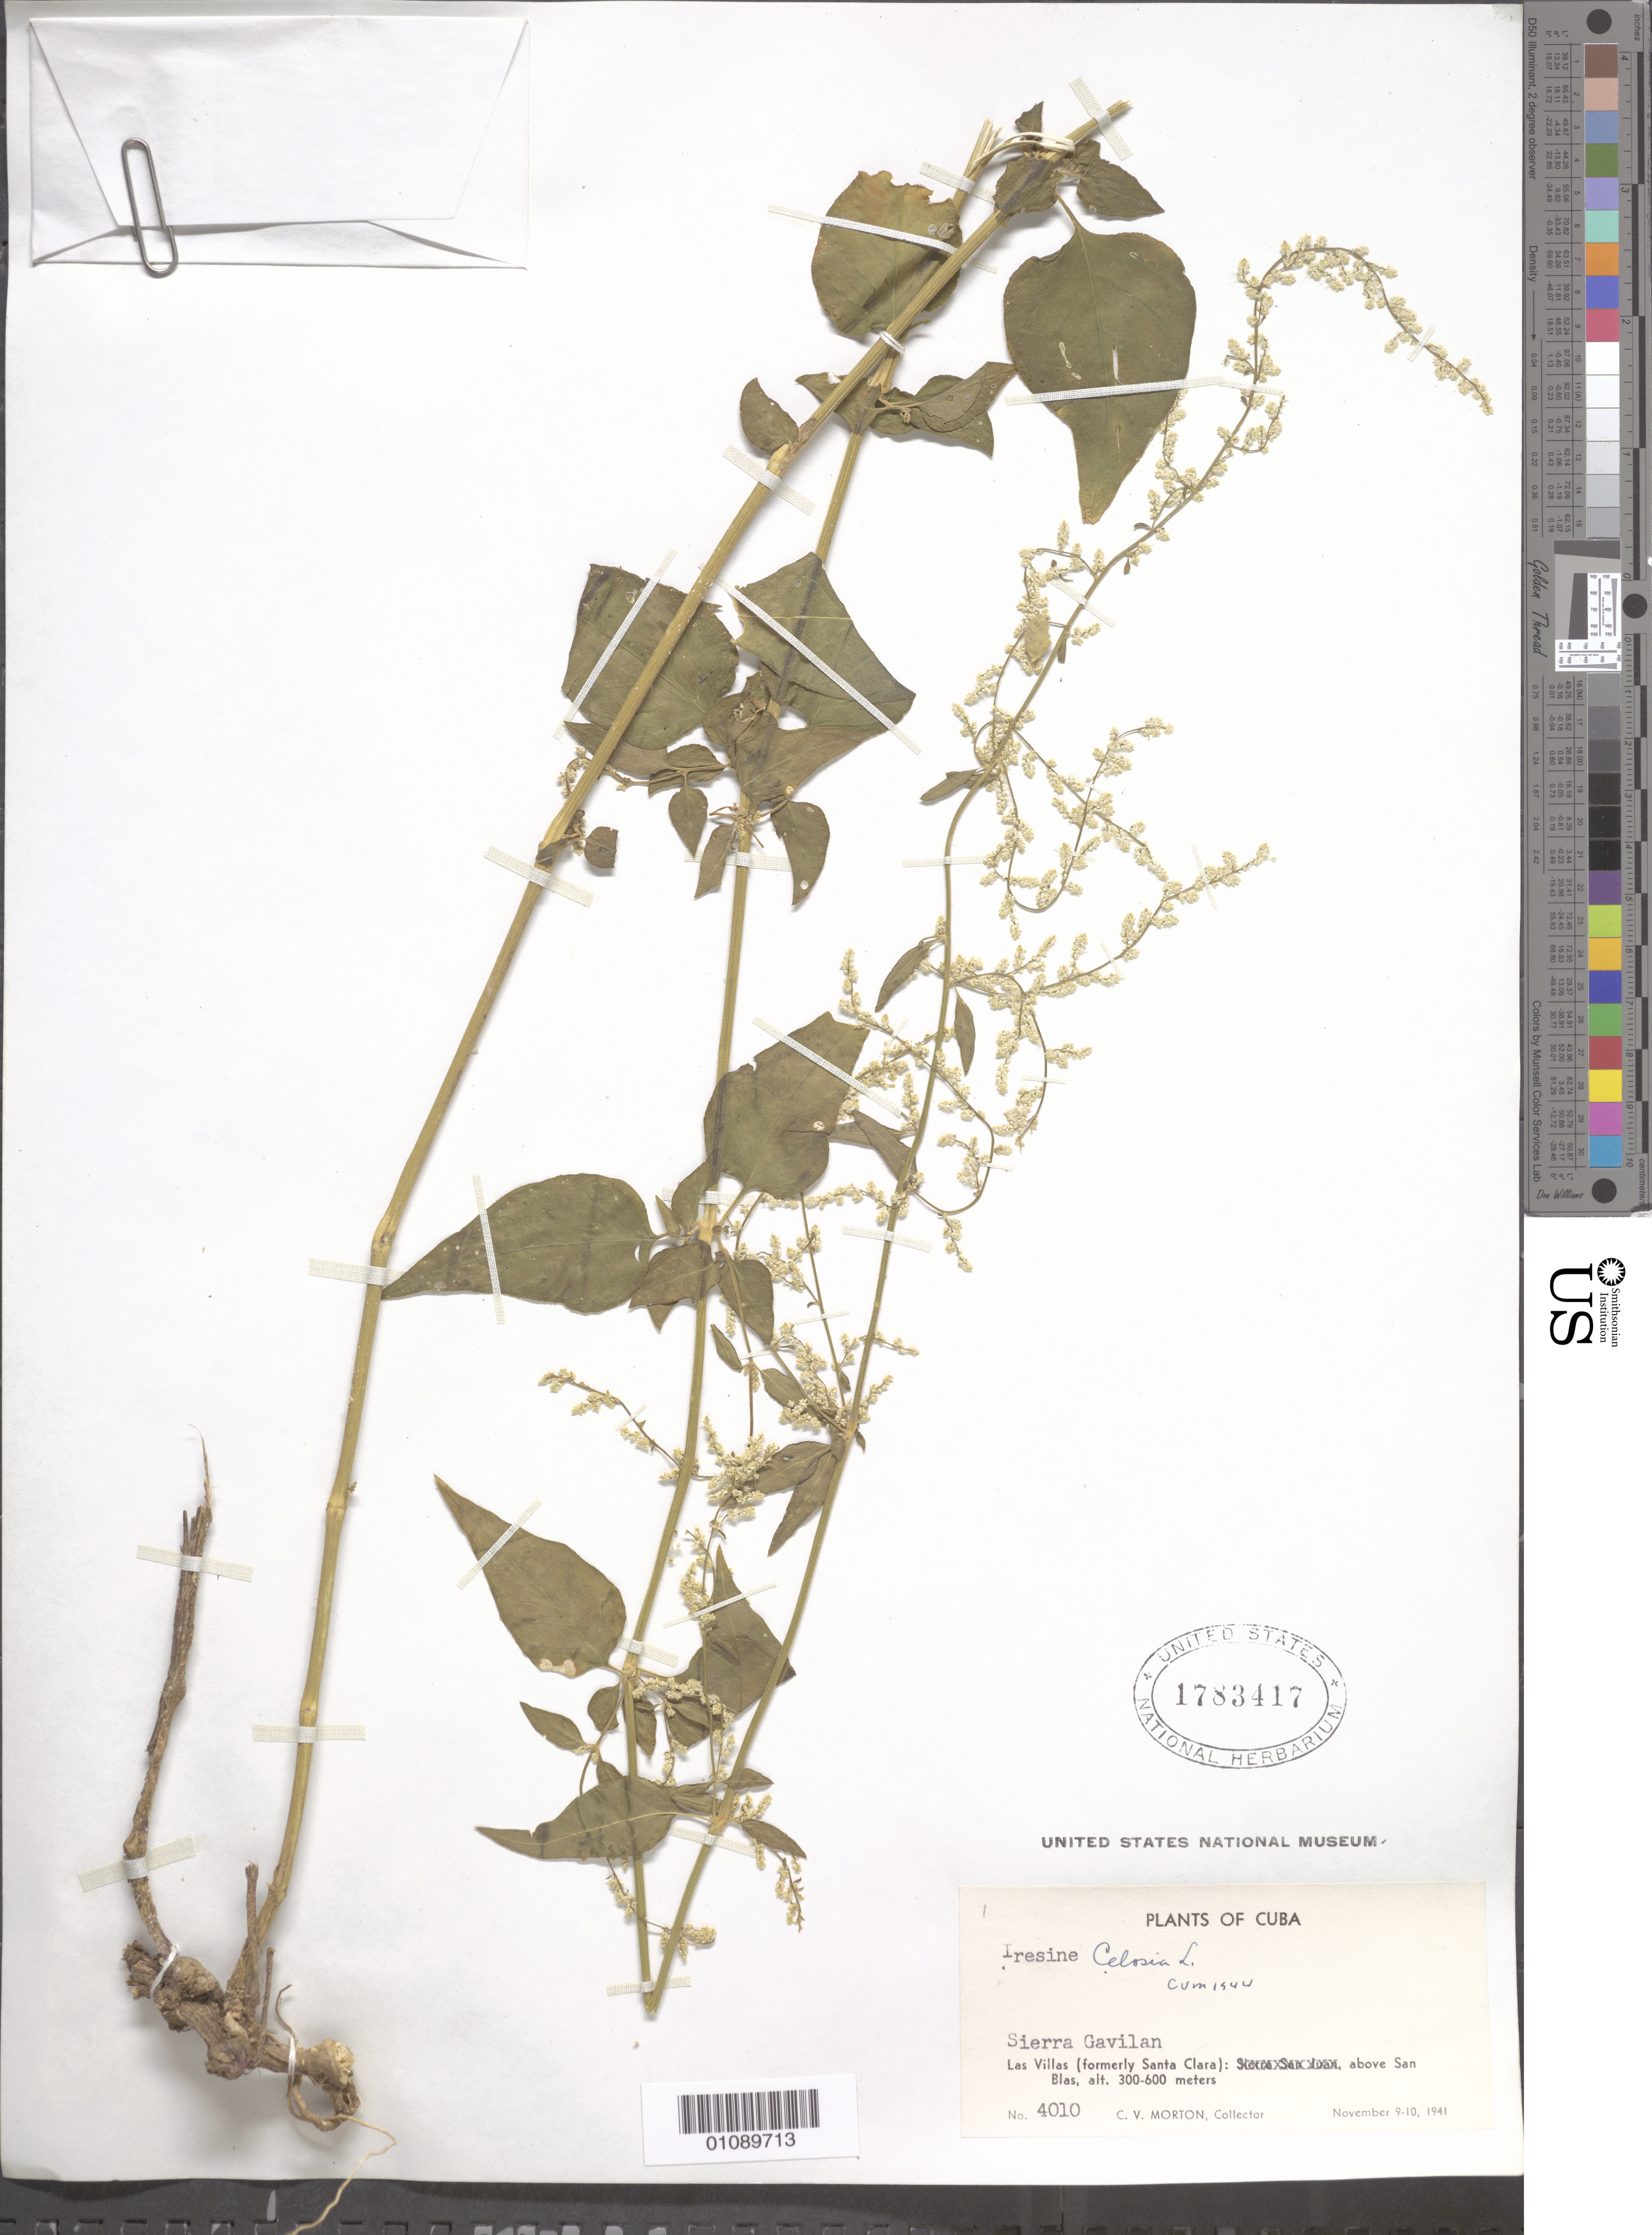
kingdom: Plantae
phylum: Tracheophyta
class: Magnoliopsida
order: Caryophyllales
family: Amaranthaceae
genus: Iresine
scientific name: Iresine celosia subsp. celosia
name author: L.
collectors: C. V. Morton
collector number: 4010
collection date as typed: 09 Nov 1941 to 10 Nov 1941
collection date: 1941-11-09/1941-11-10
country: Cuba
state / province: Las Villas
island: Cuba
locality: Las Villas above San Blas Sierra Gavilan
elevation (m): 300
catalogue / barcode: US 1783417